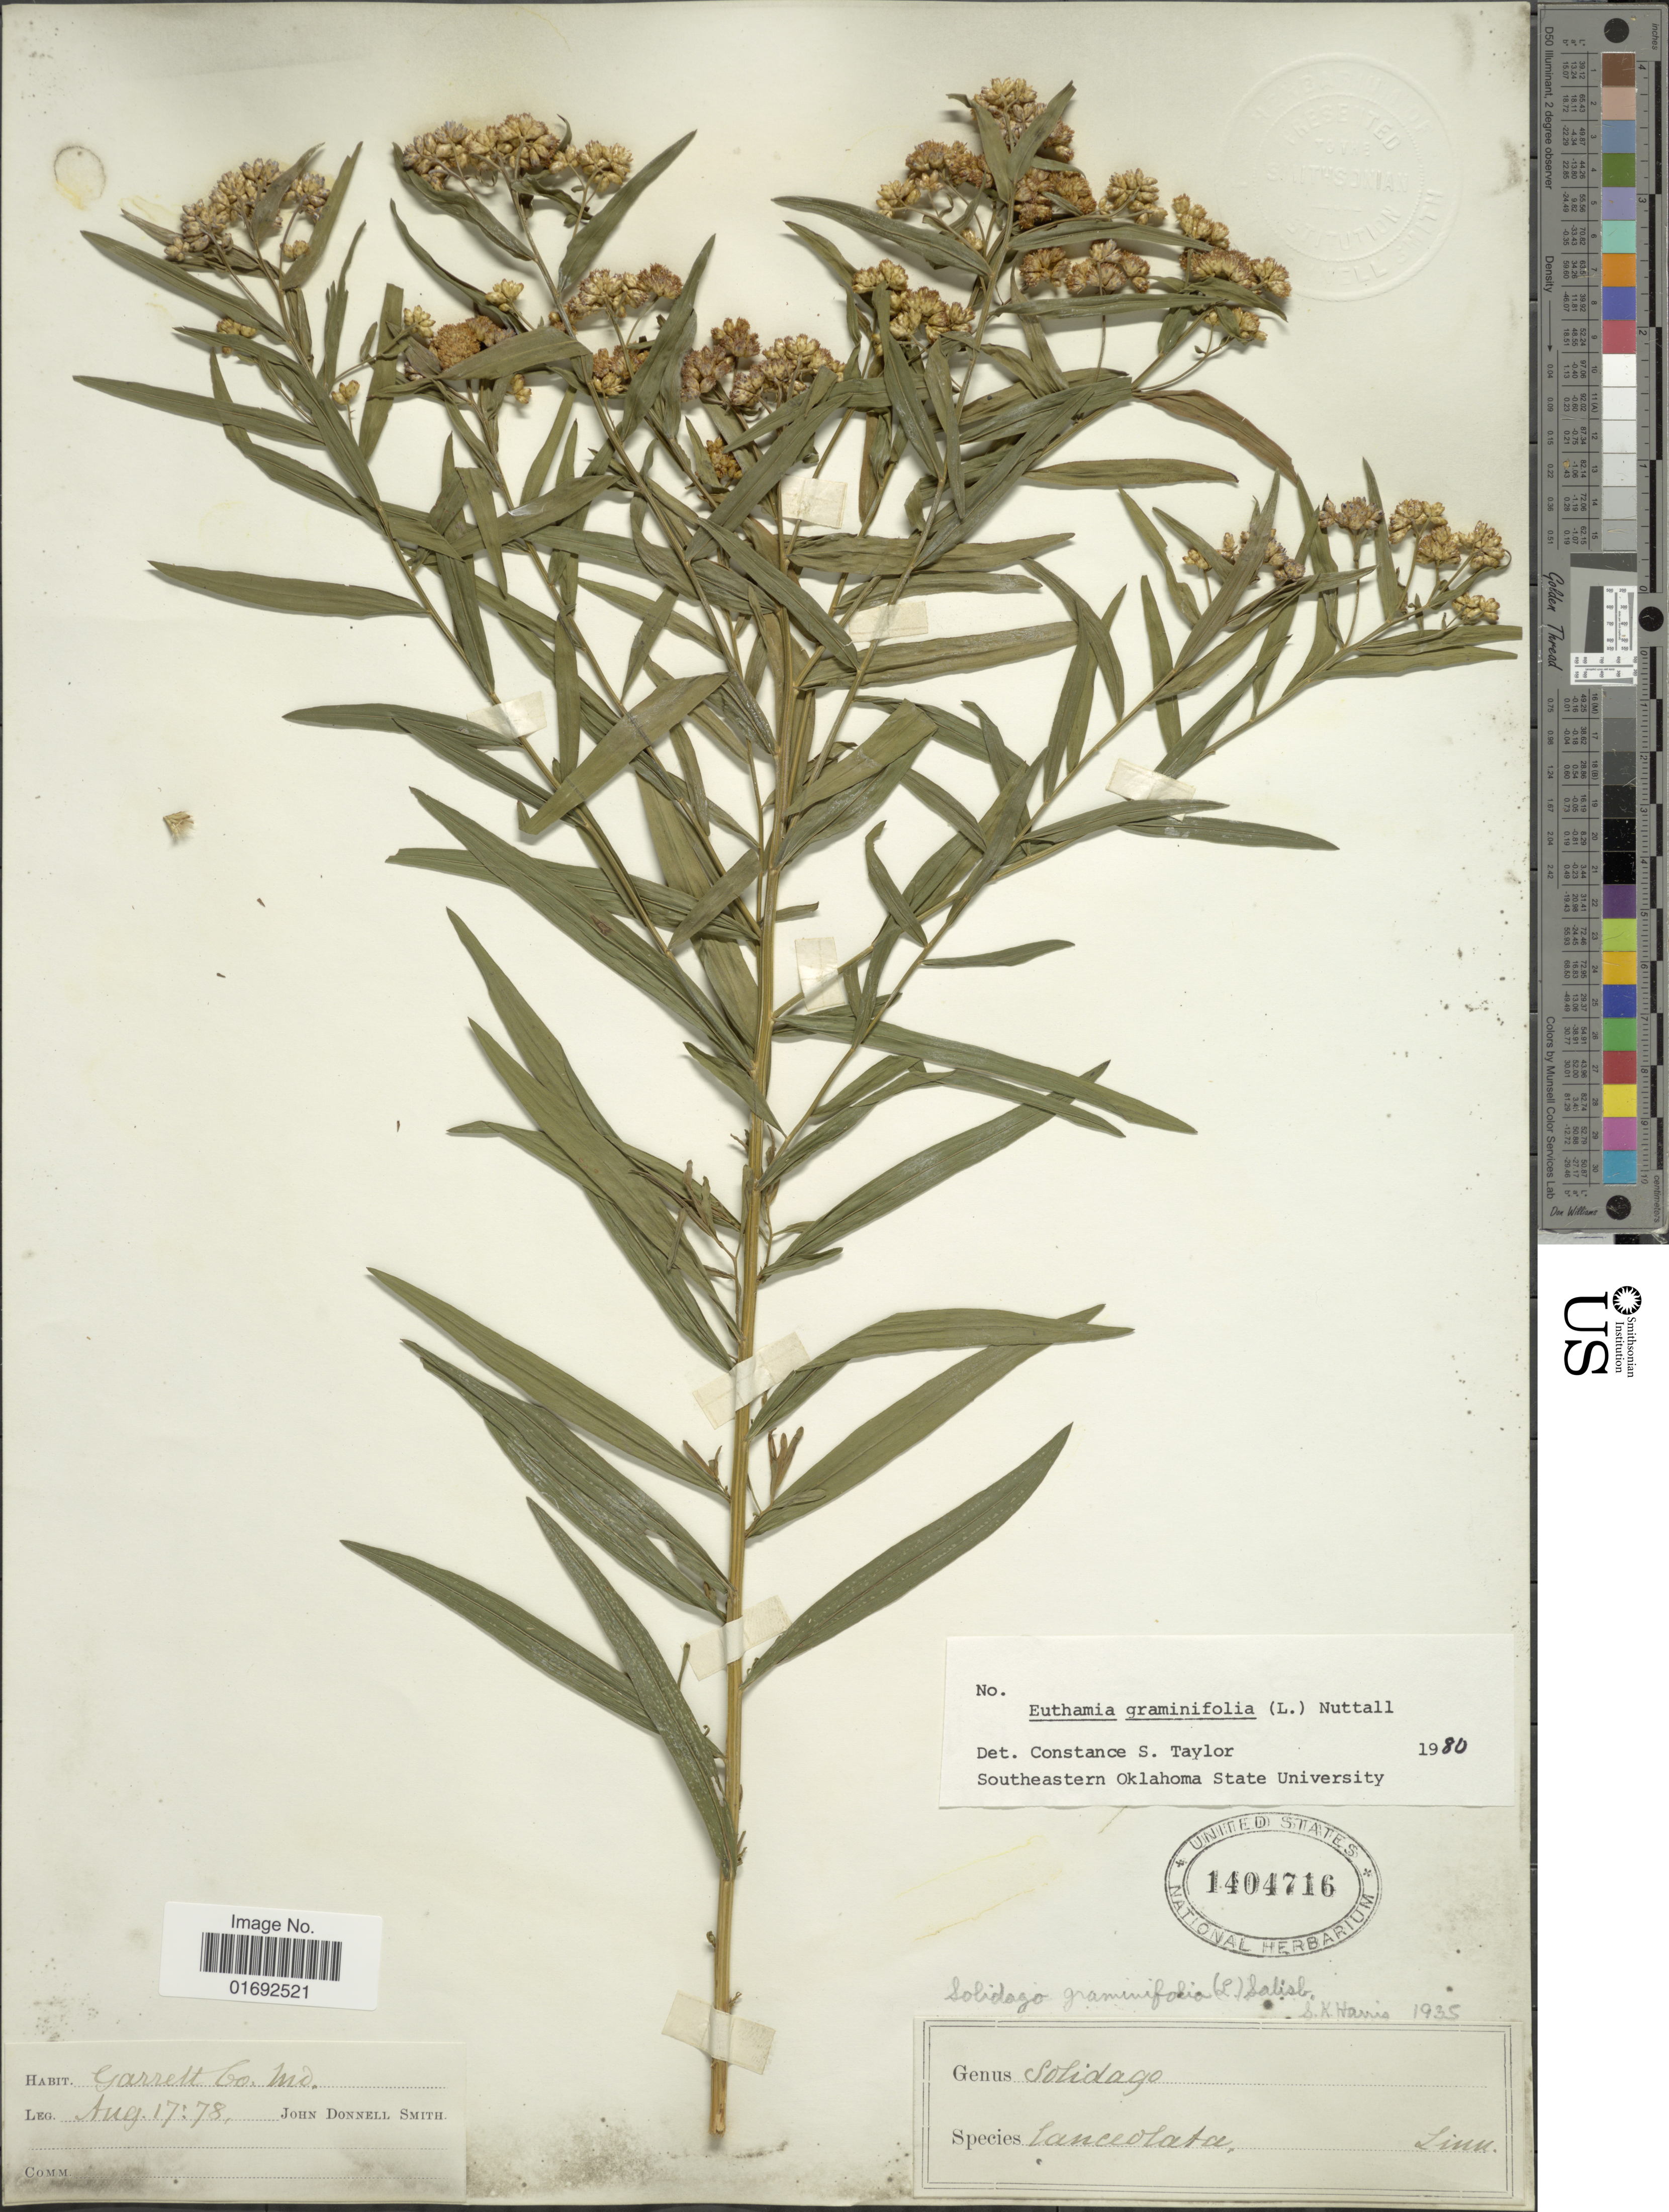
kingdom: Plantae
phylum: Tracheophyta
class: Magnoliopsida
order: Asterales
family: Asteraceae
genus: Euthamia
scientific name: Euthamia graminifolia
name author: (L.) Nutt.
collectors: J. Donnell Smith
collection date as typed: Transcribed d/m/y: 17/8/78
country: United States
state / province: Maryland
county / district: Garrett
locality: Garrett Co., MD., Lancaster, Linn.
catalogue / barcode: US 1404716